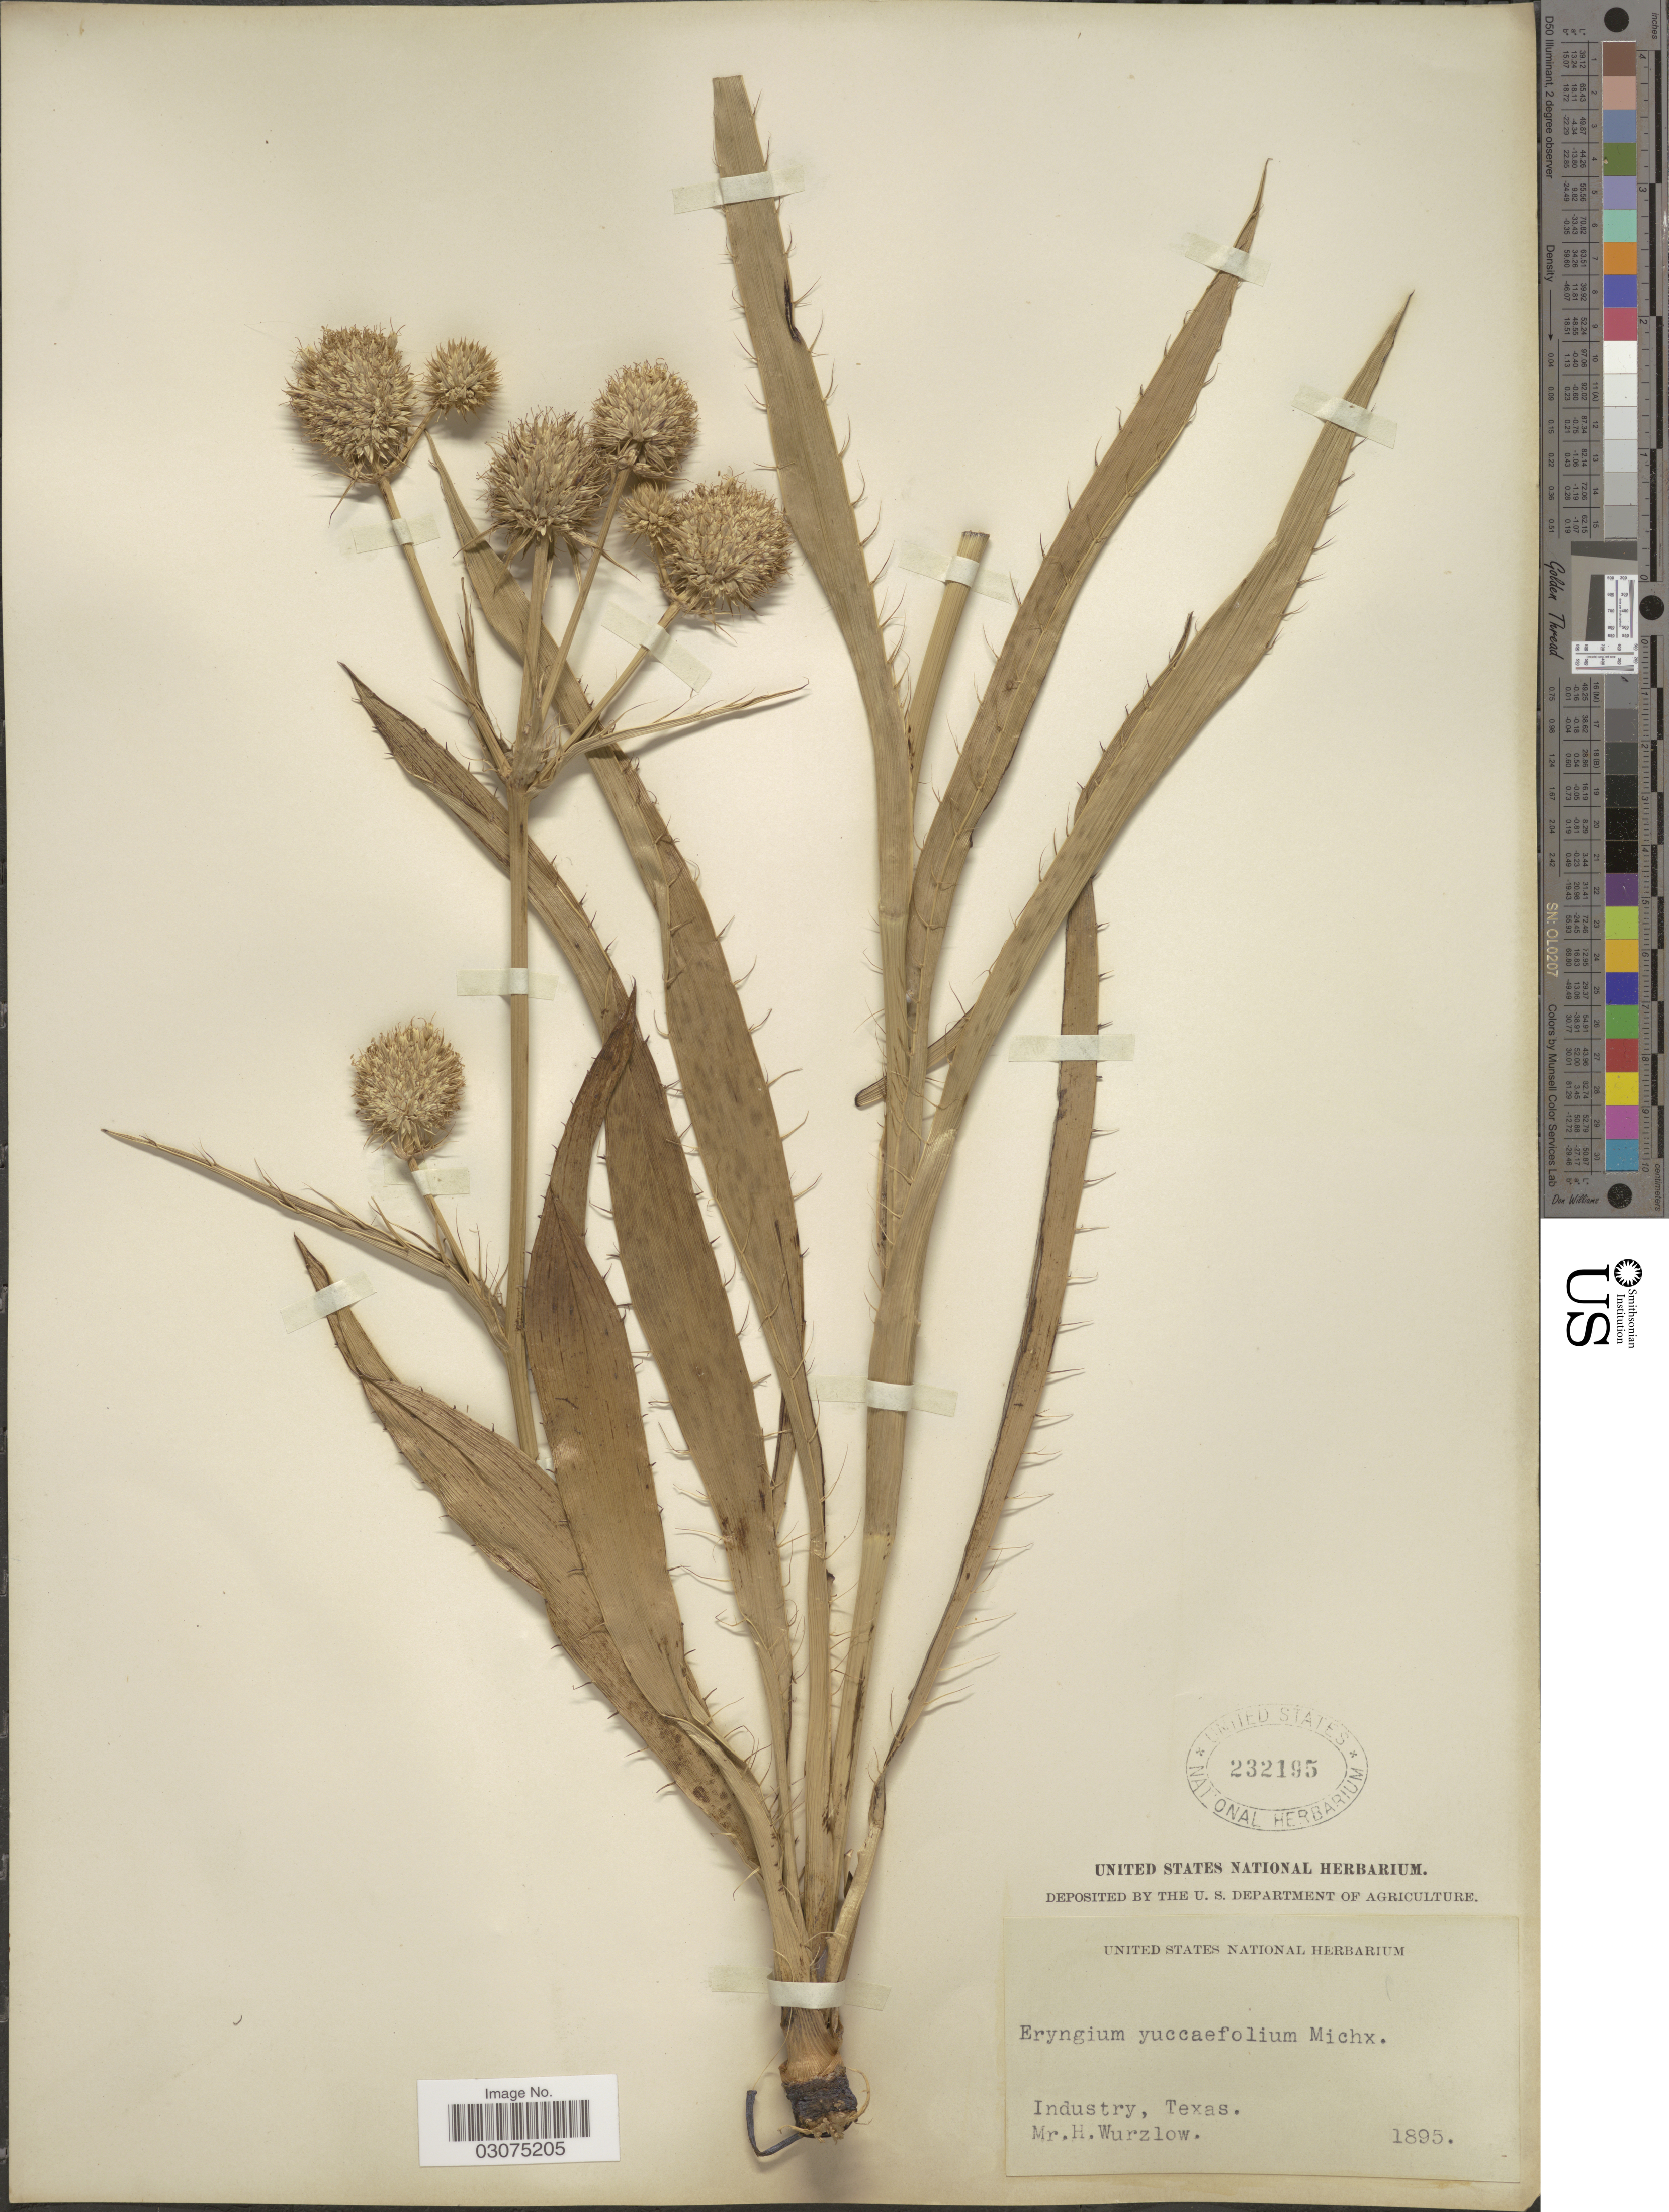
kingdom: Plantae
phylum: Tracheophyta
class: Magnoliopsida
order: Apiales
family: Apiaceae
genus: Eryngium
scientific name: Eryngium yuccifolium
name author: Michx.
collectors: H. Wurzlow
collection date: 1895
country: United States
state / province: Texas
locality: Industry.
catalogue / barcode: US 232195